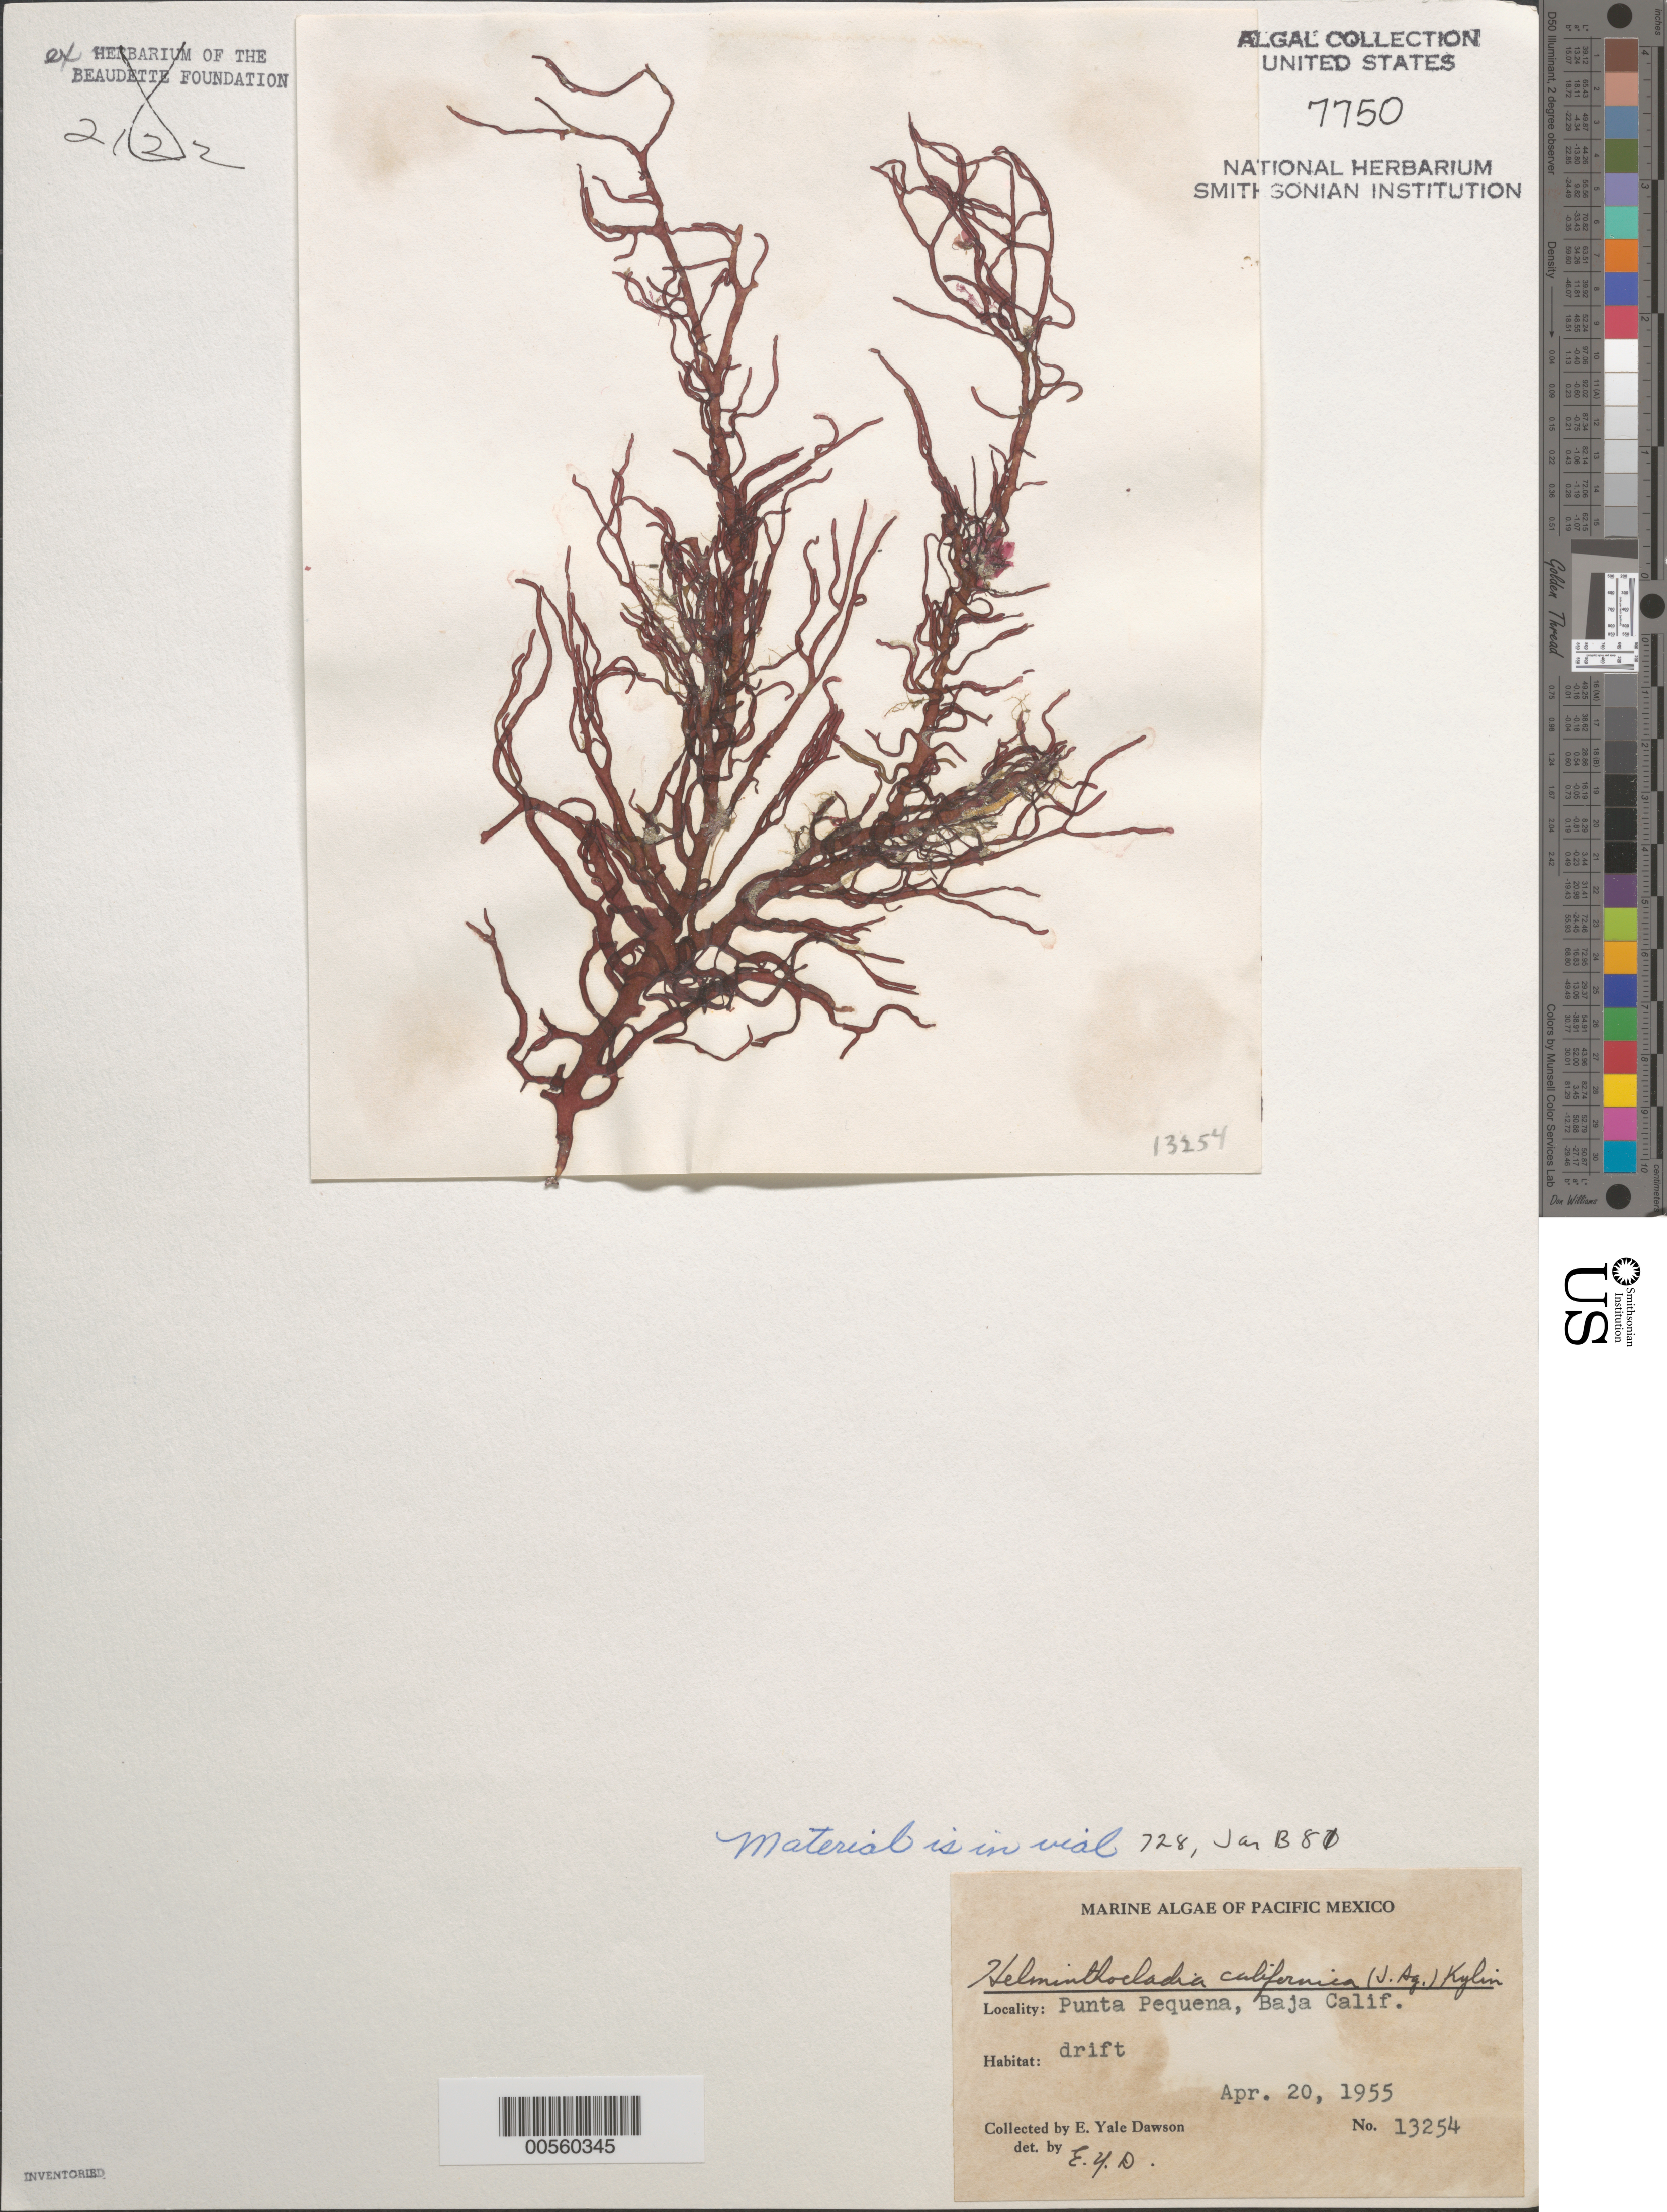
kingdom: Plantae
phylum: Rhodophyta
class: Florideophyceae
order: Nemaliales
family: Liagoraceae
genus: Helminthocladia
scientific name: Helminthocladia australis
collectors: E. Y. Dawson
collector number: EYD 13254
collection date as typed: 20 Apr 1955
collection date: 1955-04-20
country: Mexico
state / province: Baja California Sur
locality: Punta Pequena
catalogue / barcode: US 7750